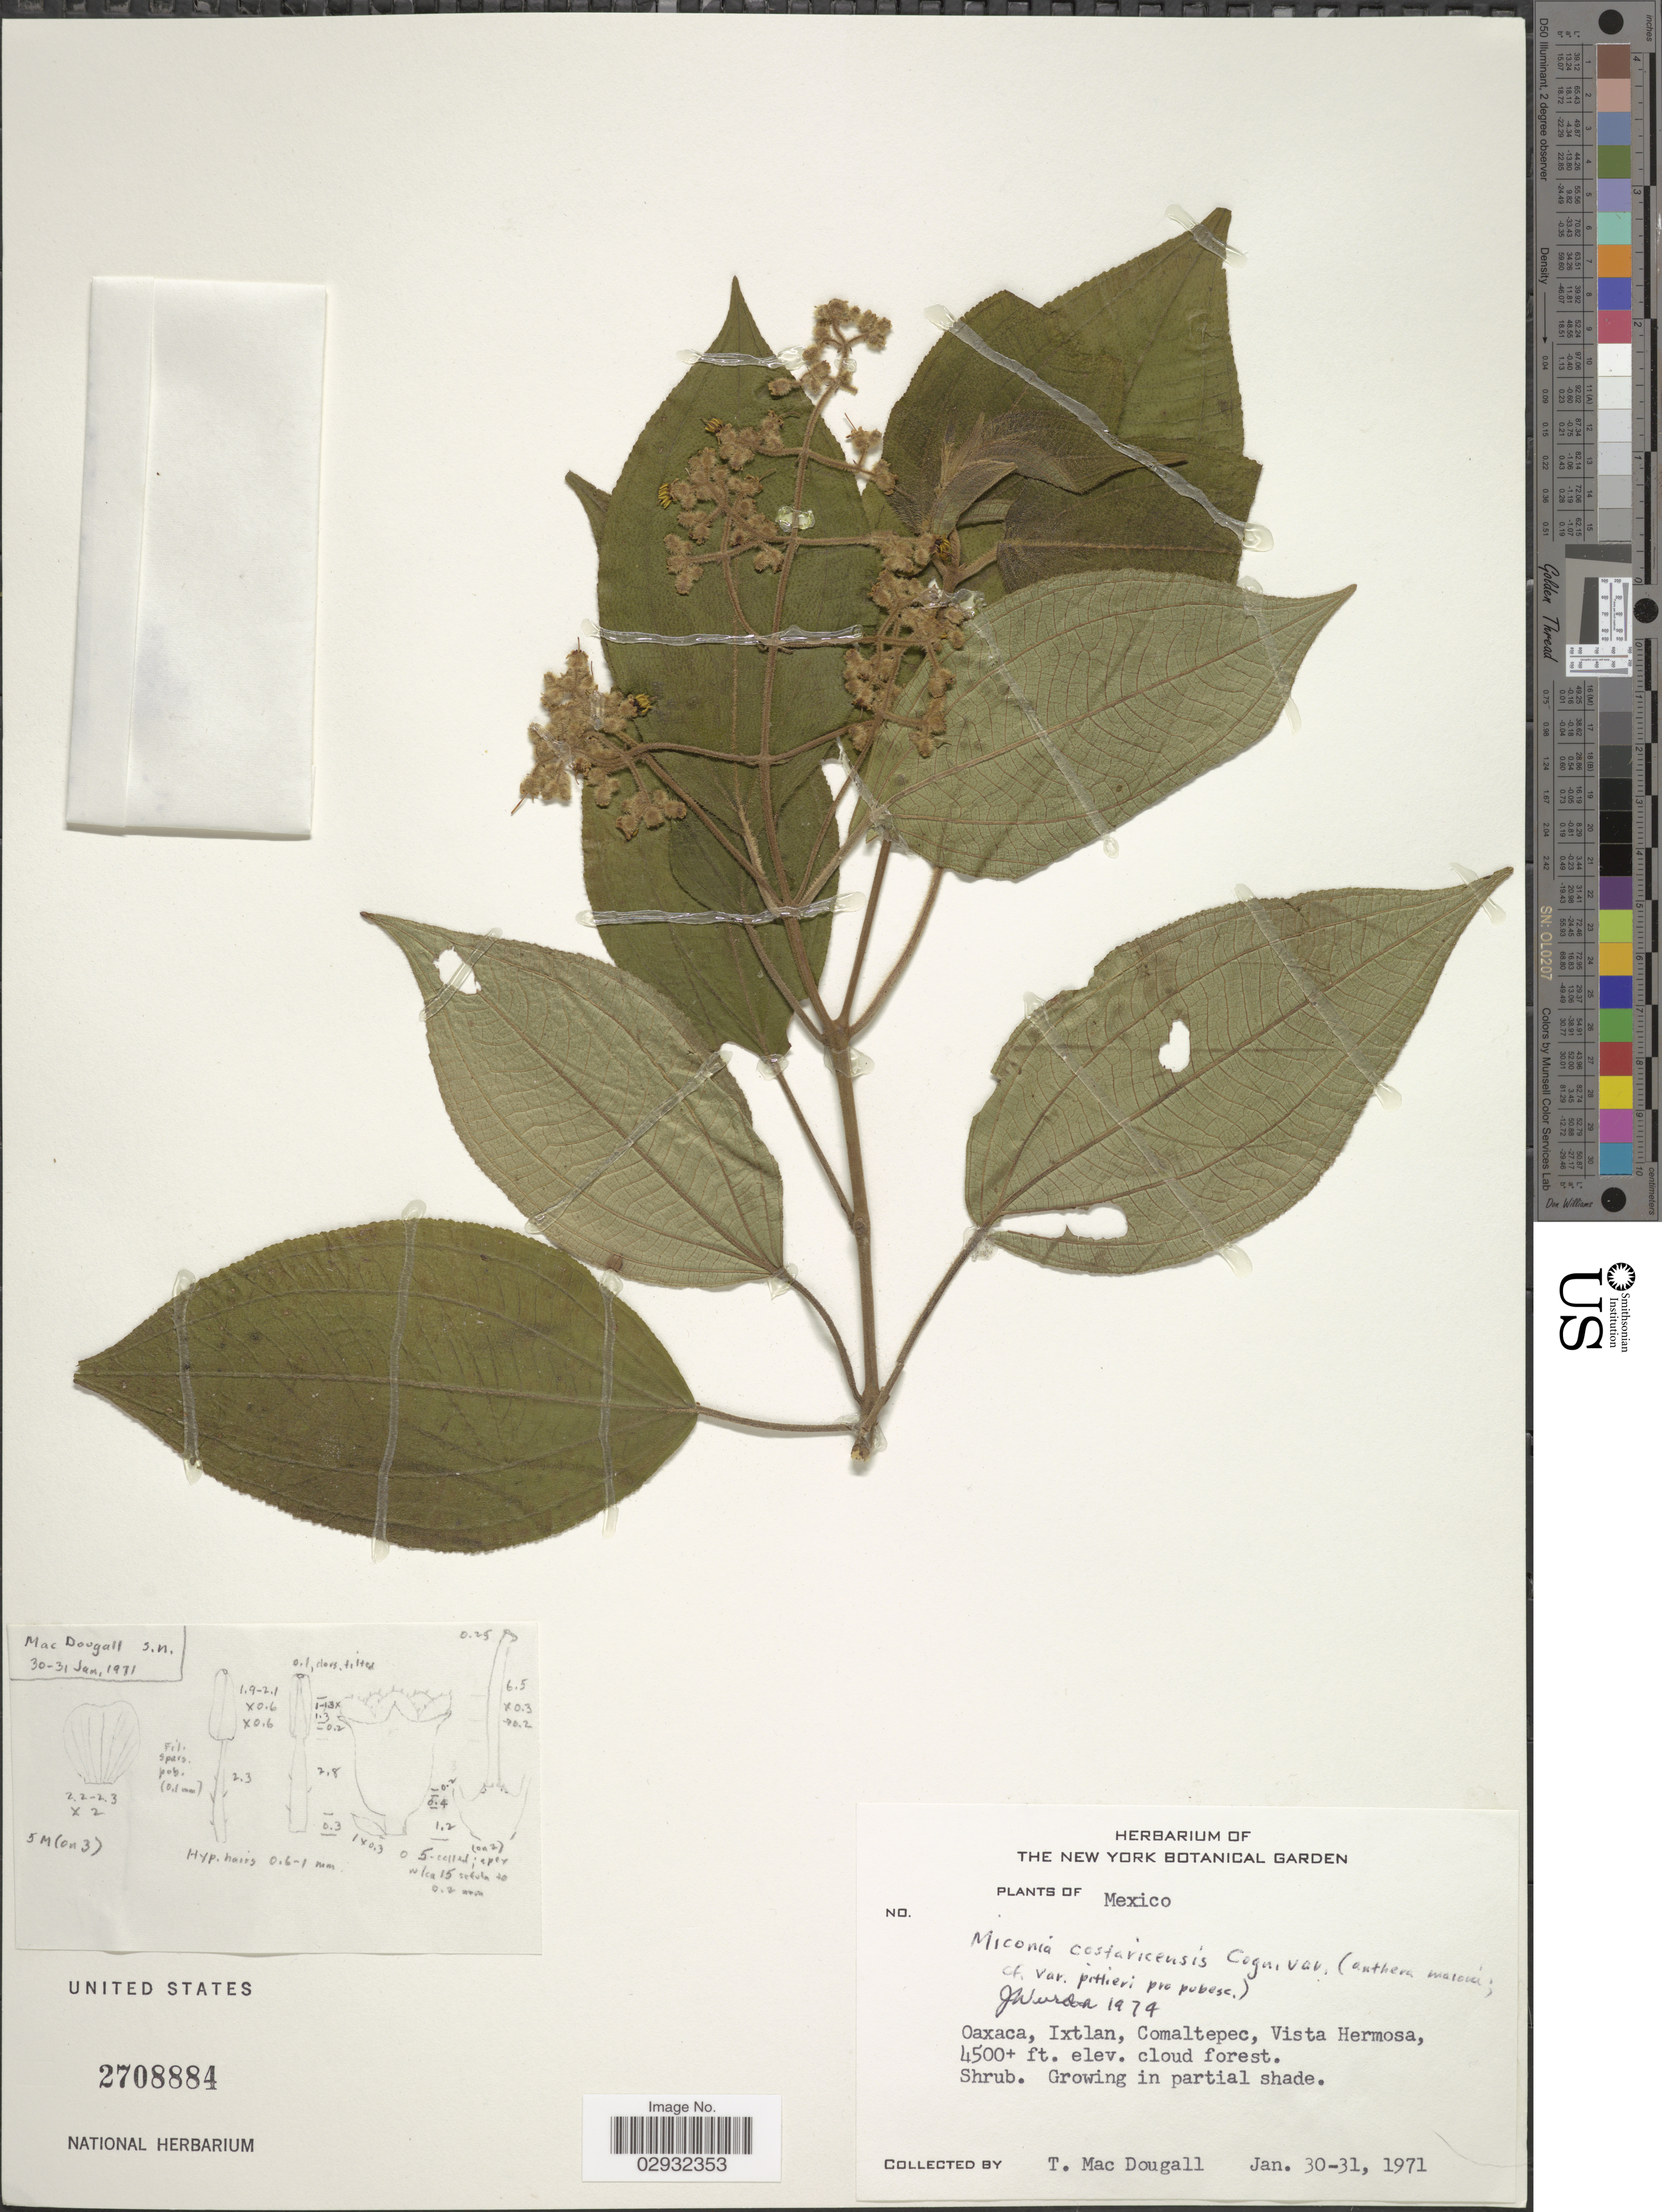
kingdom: Plantae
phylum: Tracheophyta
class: Magnoliopsida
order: Myrtales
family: Melastomataceae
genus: Miconia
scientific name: Miconia costaricensis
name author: Cogn.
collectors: T. B. MacDougall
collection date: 1971-01-30/1971-01-31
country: Mexico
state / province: Oaxaca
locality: Ixtlan, Comaltepec, Vista Hermosa.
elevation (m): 1372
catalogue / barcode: US 2708884